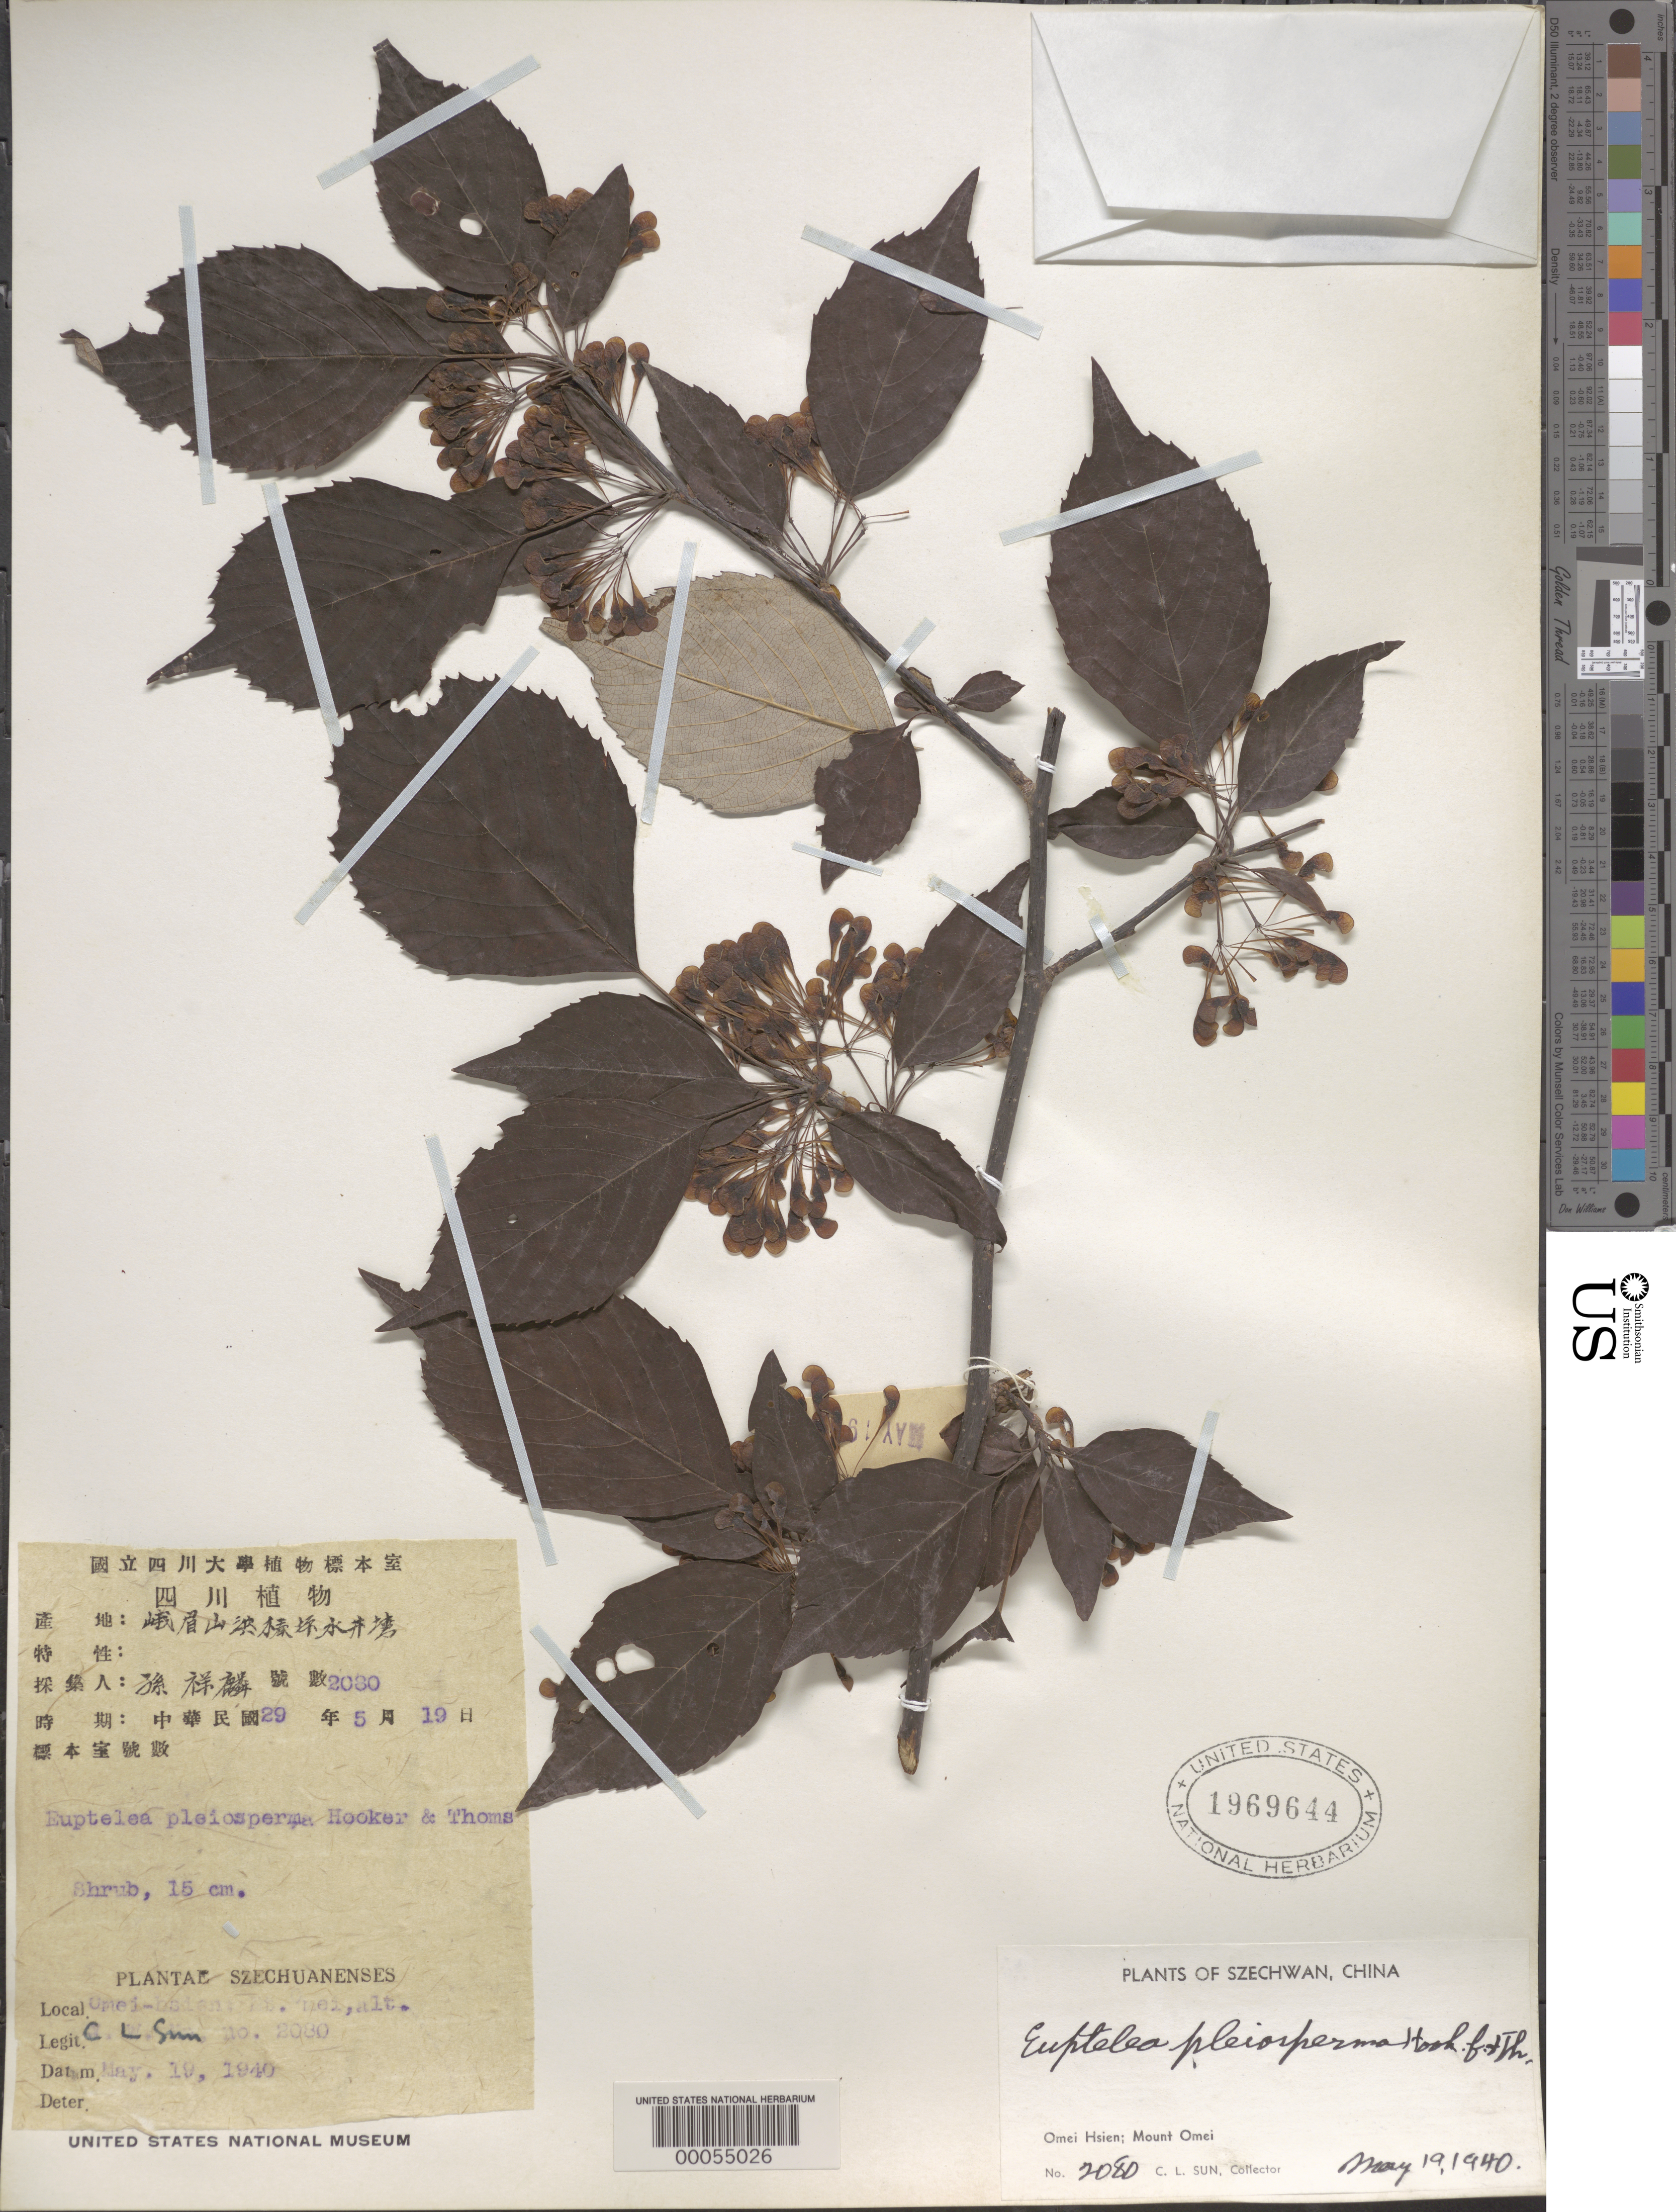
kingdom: Plantae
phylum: Tracheophyta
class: Magnoliopsida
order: Ranunculales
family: Eupteleaceae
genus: Euptelea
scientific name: Euptelea pleiosperma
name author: Hook. f. & Thomson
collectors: C. Sun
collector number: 2080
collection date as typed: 19 May 1940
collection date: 1940-05-19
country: China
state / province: Sichuan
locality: Omei-hsien: mt. omei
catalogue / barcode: US 1969644